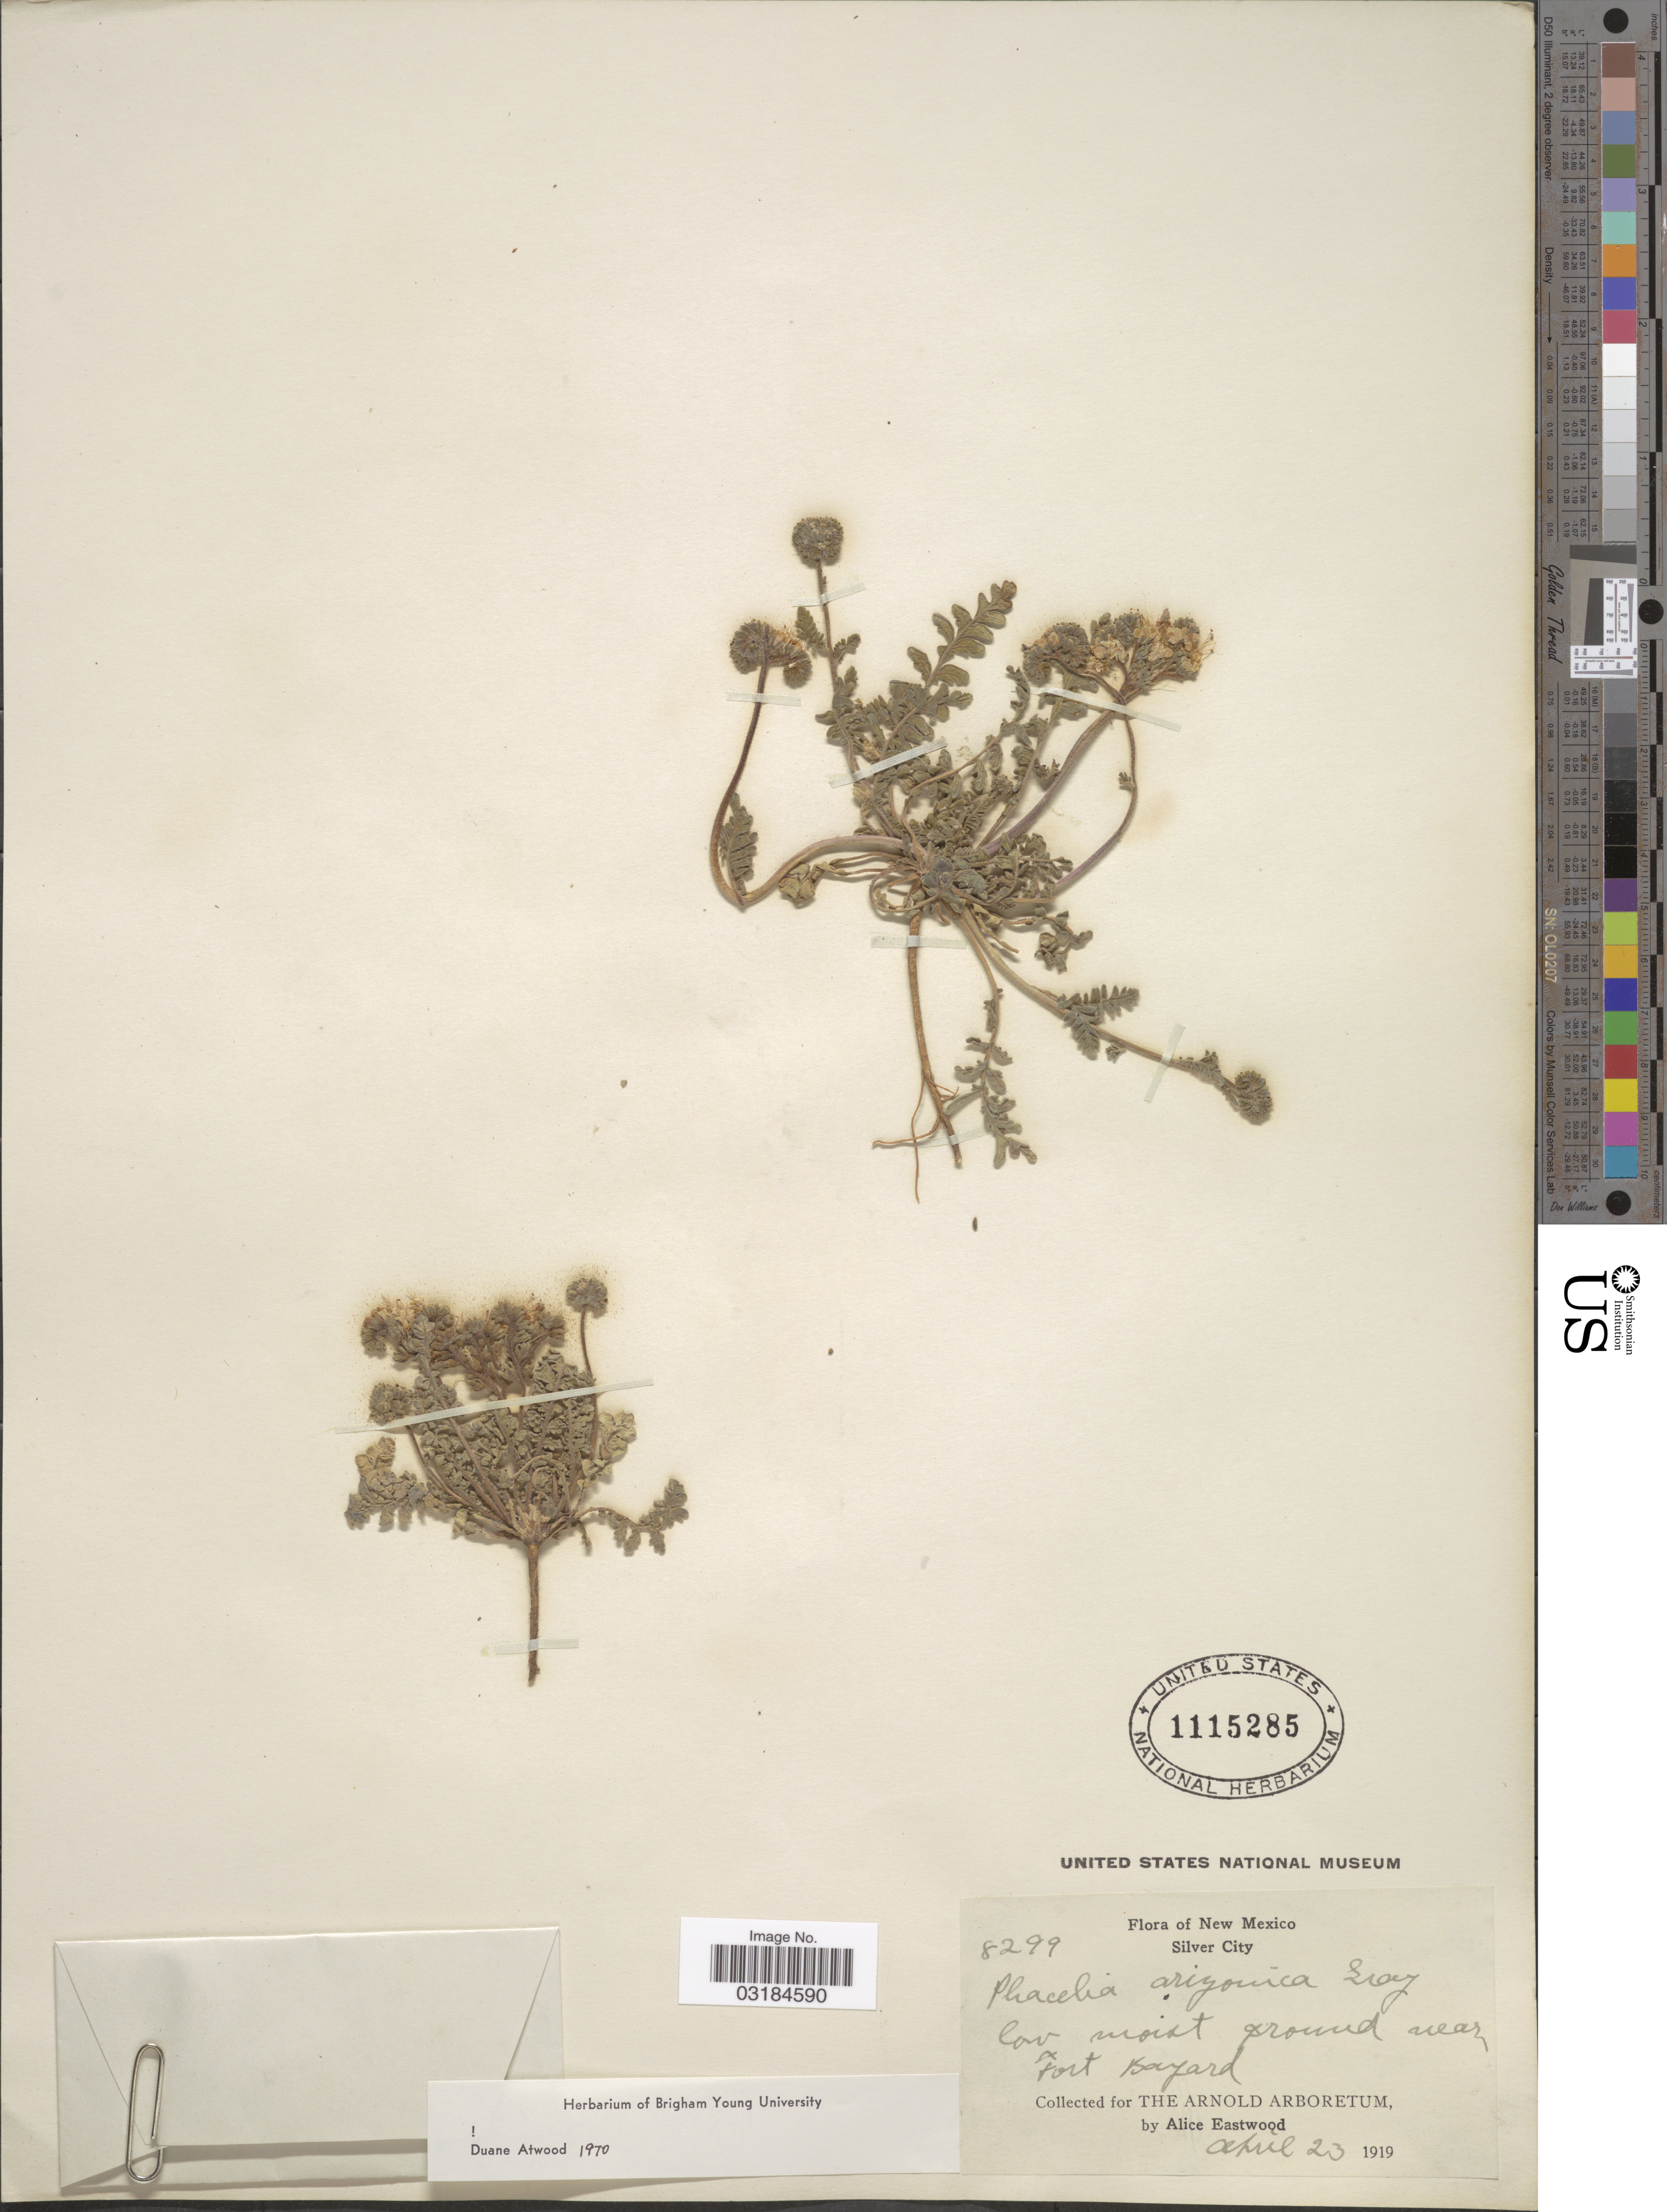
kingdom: Plantae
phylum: Tracheophyta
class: Magnoliopsida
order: Boraginales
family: Hydrophyllaceae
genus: Phacelia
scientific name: Phacelia arizonica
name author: A. Gray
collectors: A. Eastwood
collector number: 8299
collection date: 1919-04-23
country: United States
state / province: New Mexico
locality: Silver City. Low moist ground near Fort Bayard.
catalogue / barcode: US 1115285